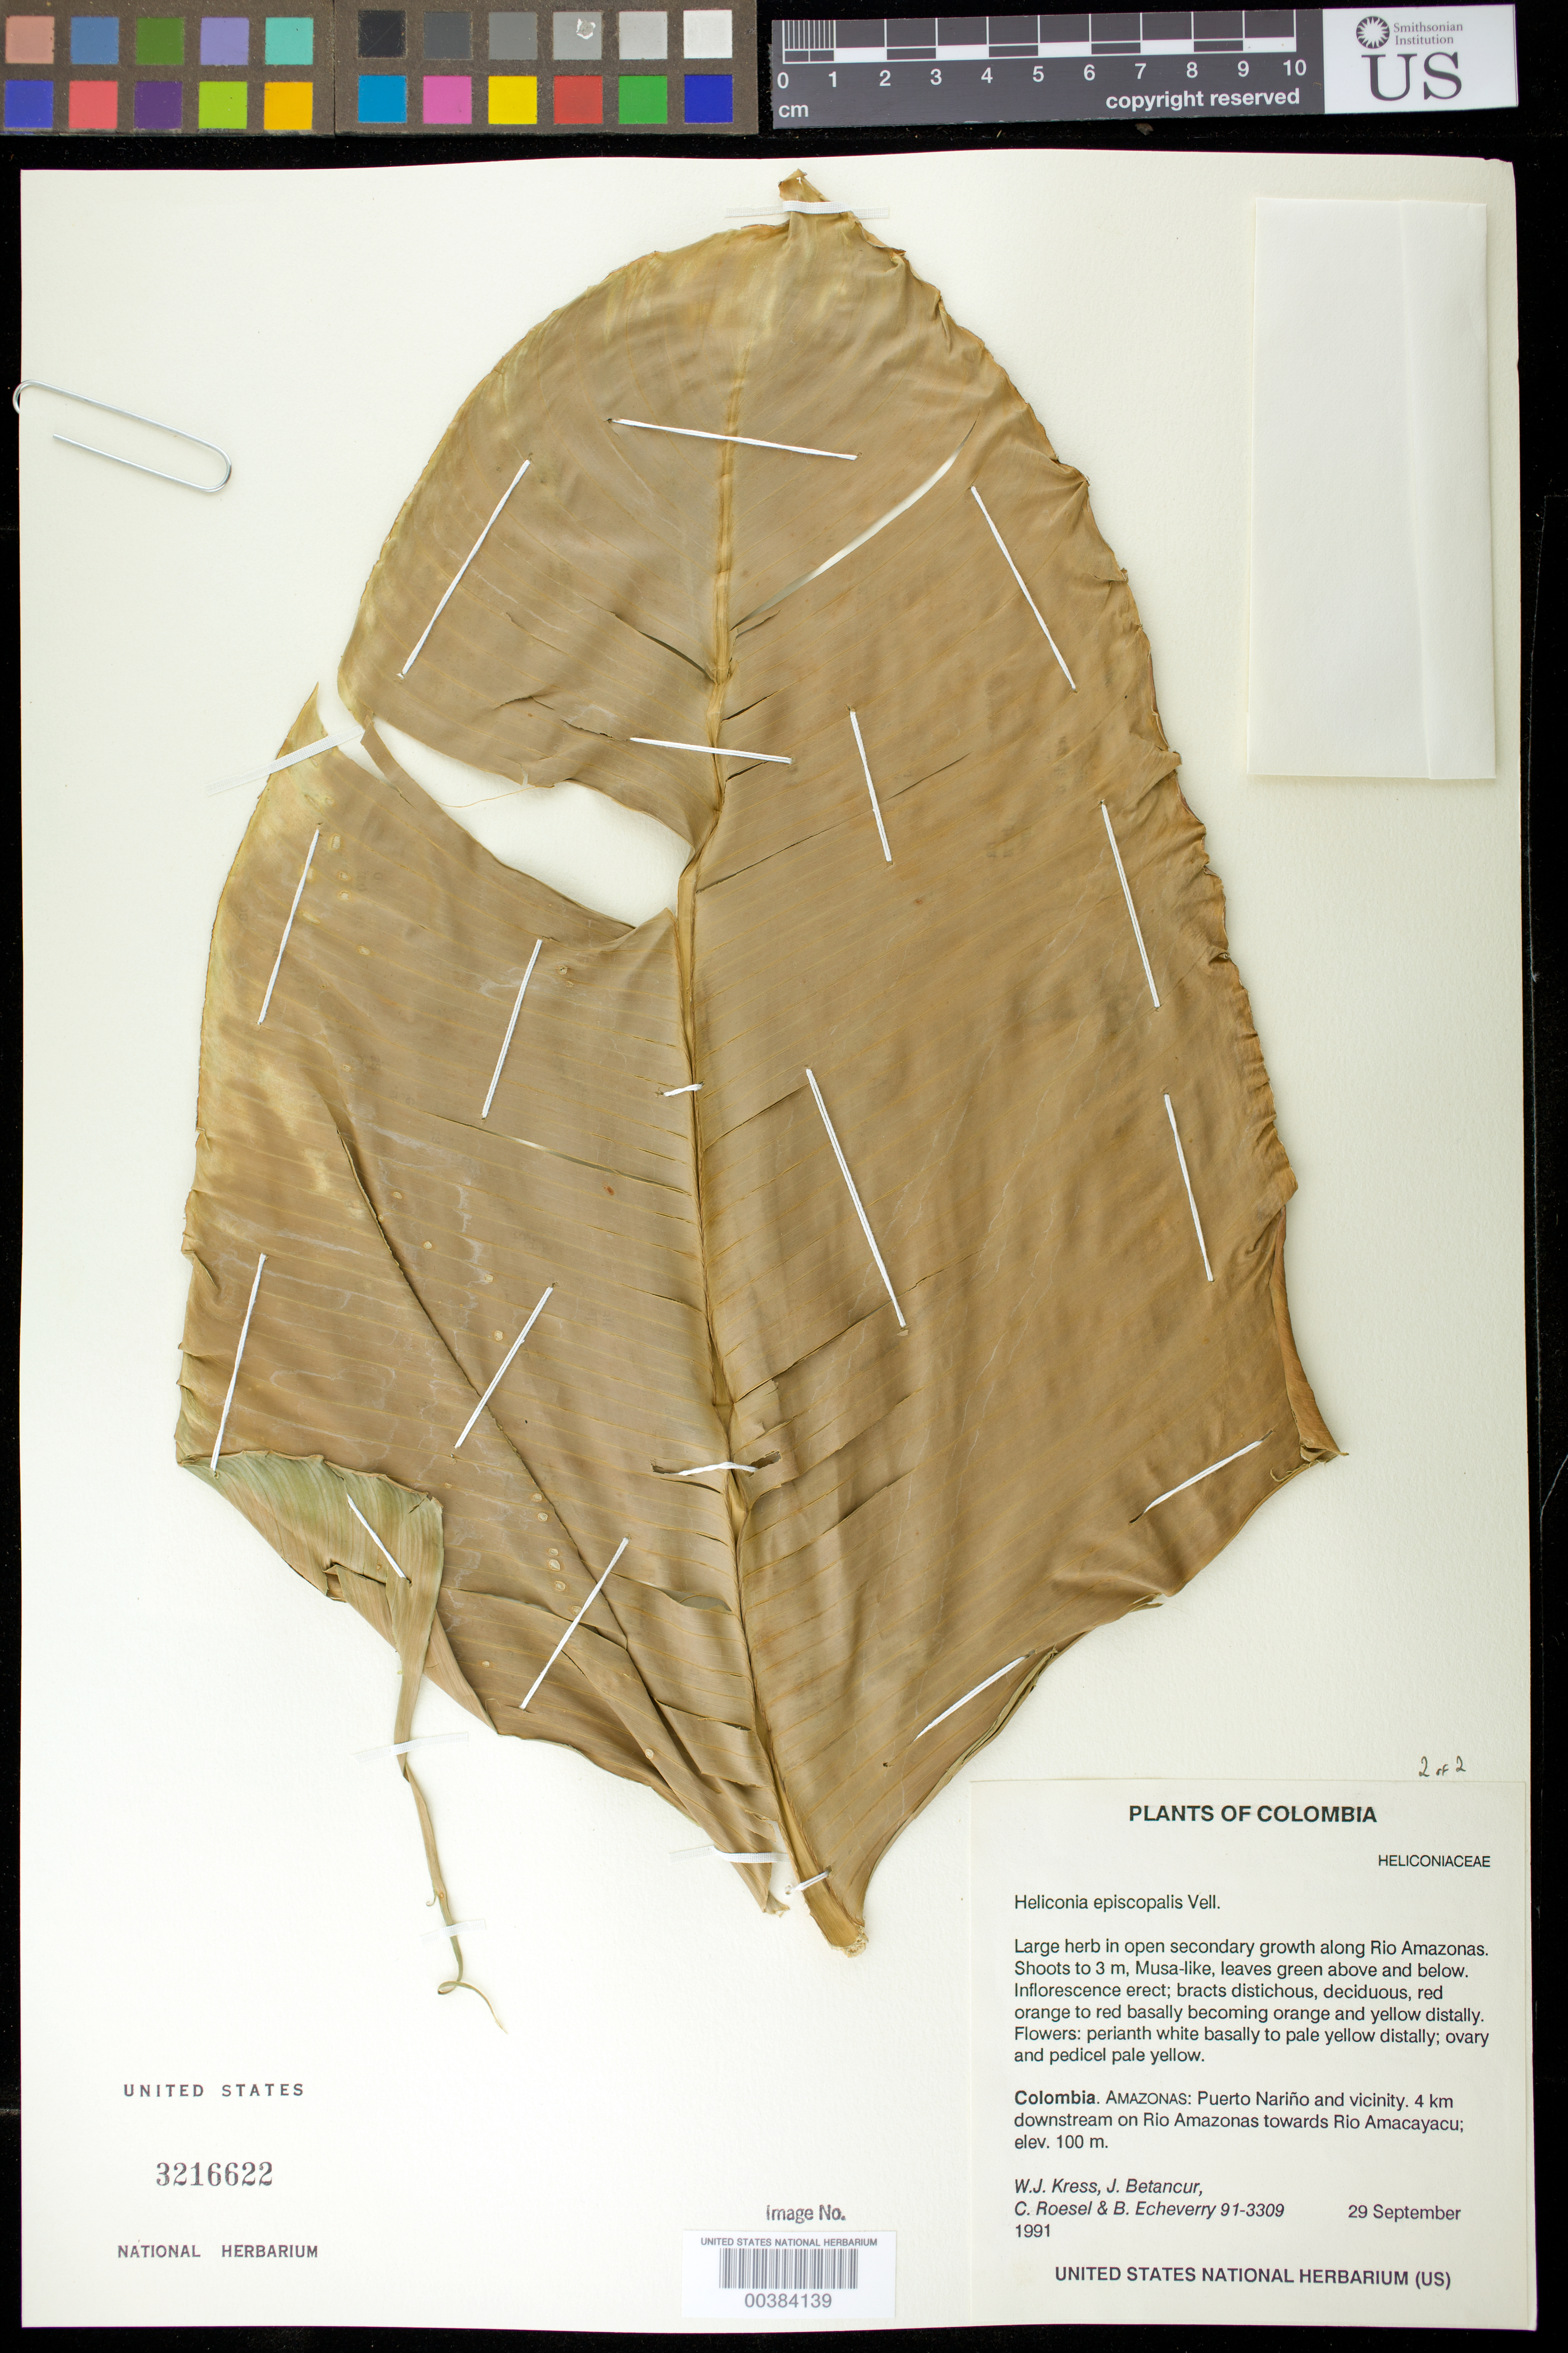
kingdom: Plantae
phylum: Tracheophyta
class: Liliopsida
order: Zingiberales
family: Heliconiaceae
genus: Heliconia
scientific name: Heliconia episcopalis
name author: Vell.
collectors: W. J. Kress, J. C. Betancur, C. S. Roesel & B. Echeverry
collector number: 91-3309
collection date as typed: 29 Sep 1991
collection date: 1991-09-29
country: Colombia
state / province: Amazônas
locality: Puerto Narino and vicinity. Rio Amazonas towards Rio Amaca-Yacu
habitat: Open secondary growth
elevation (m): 100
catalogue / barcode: US 3216622